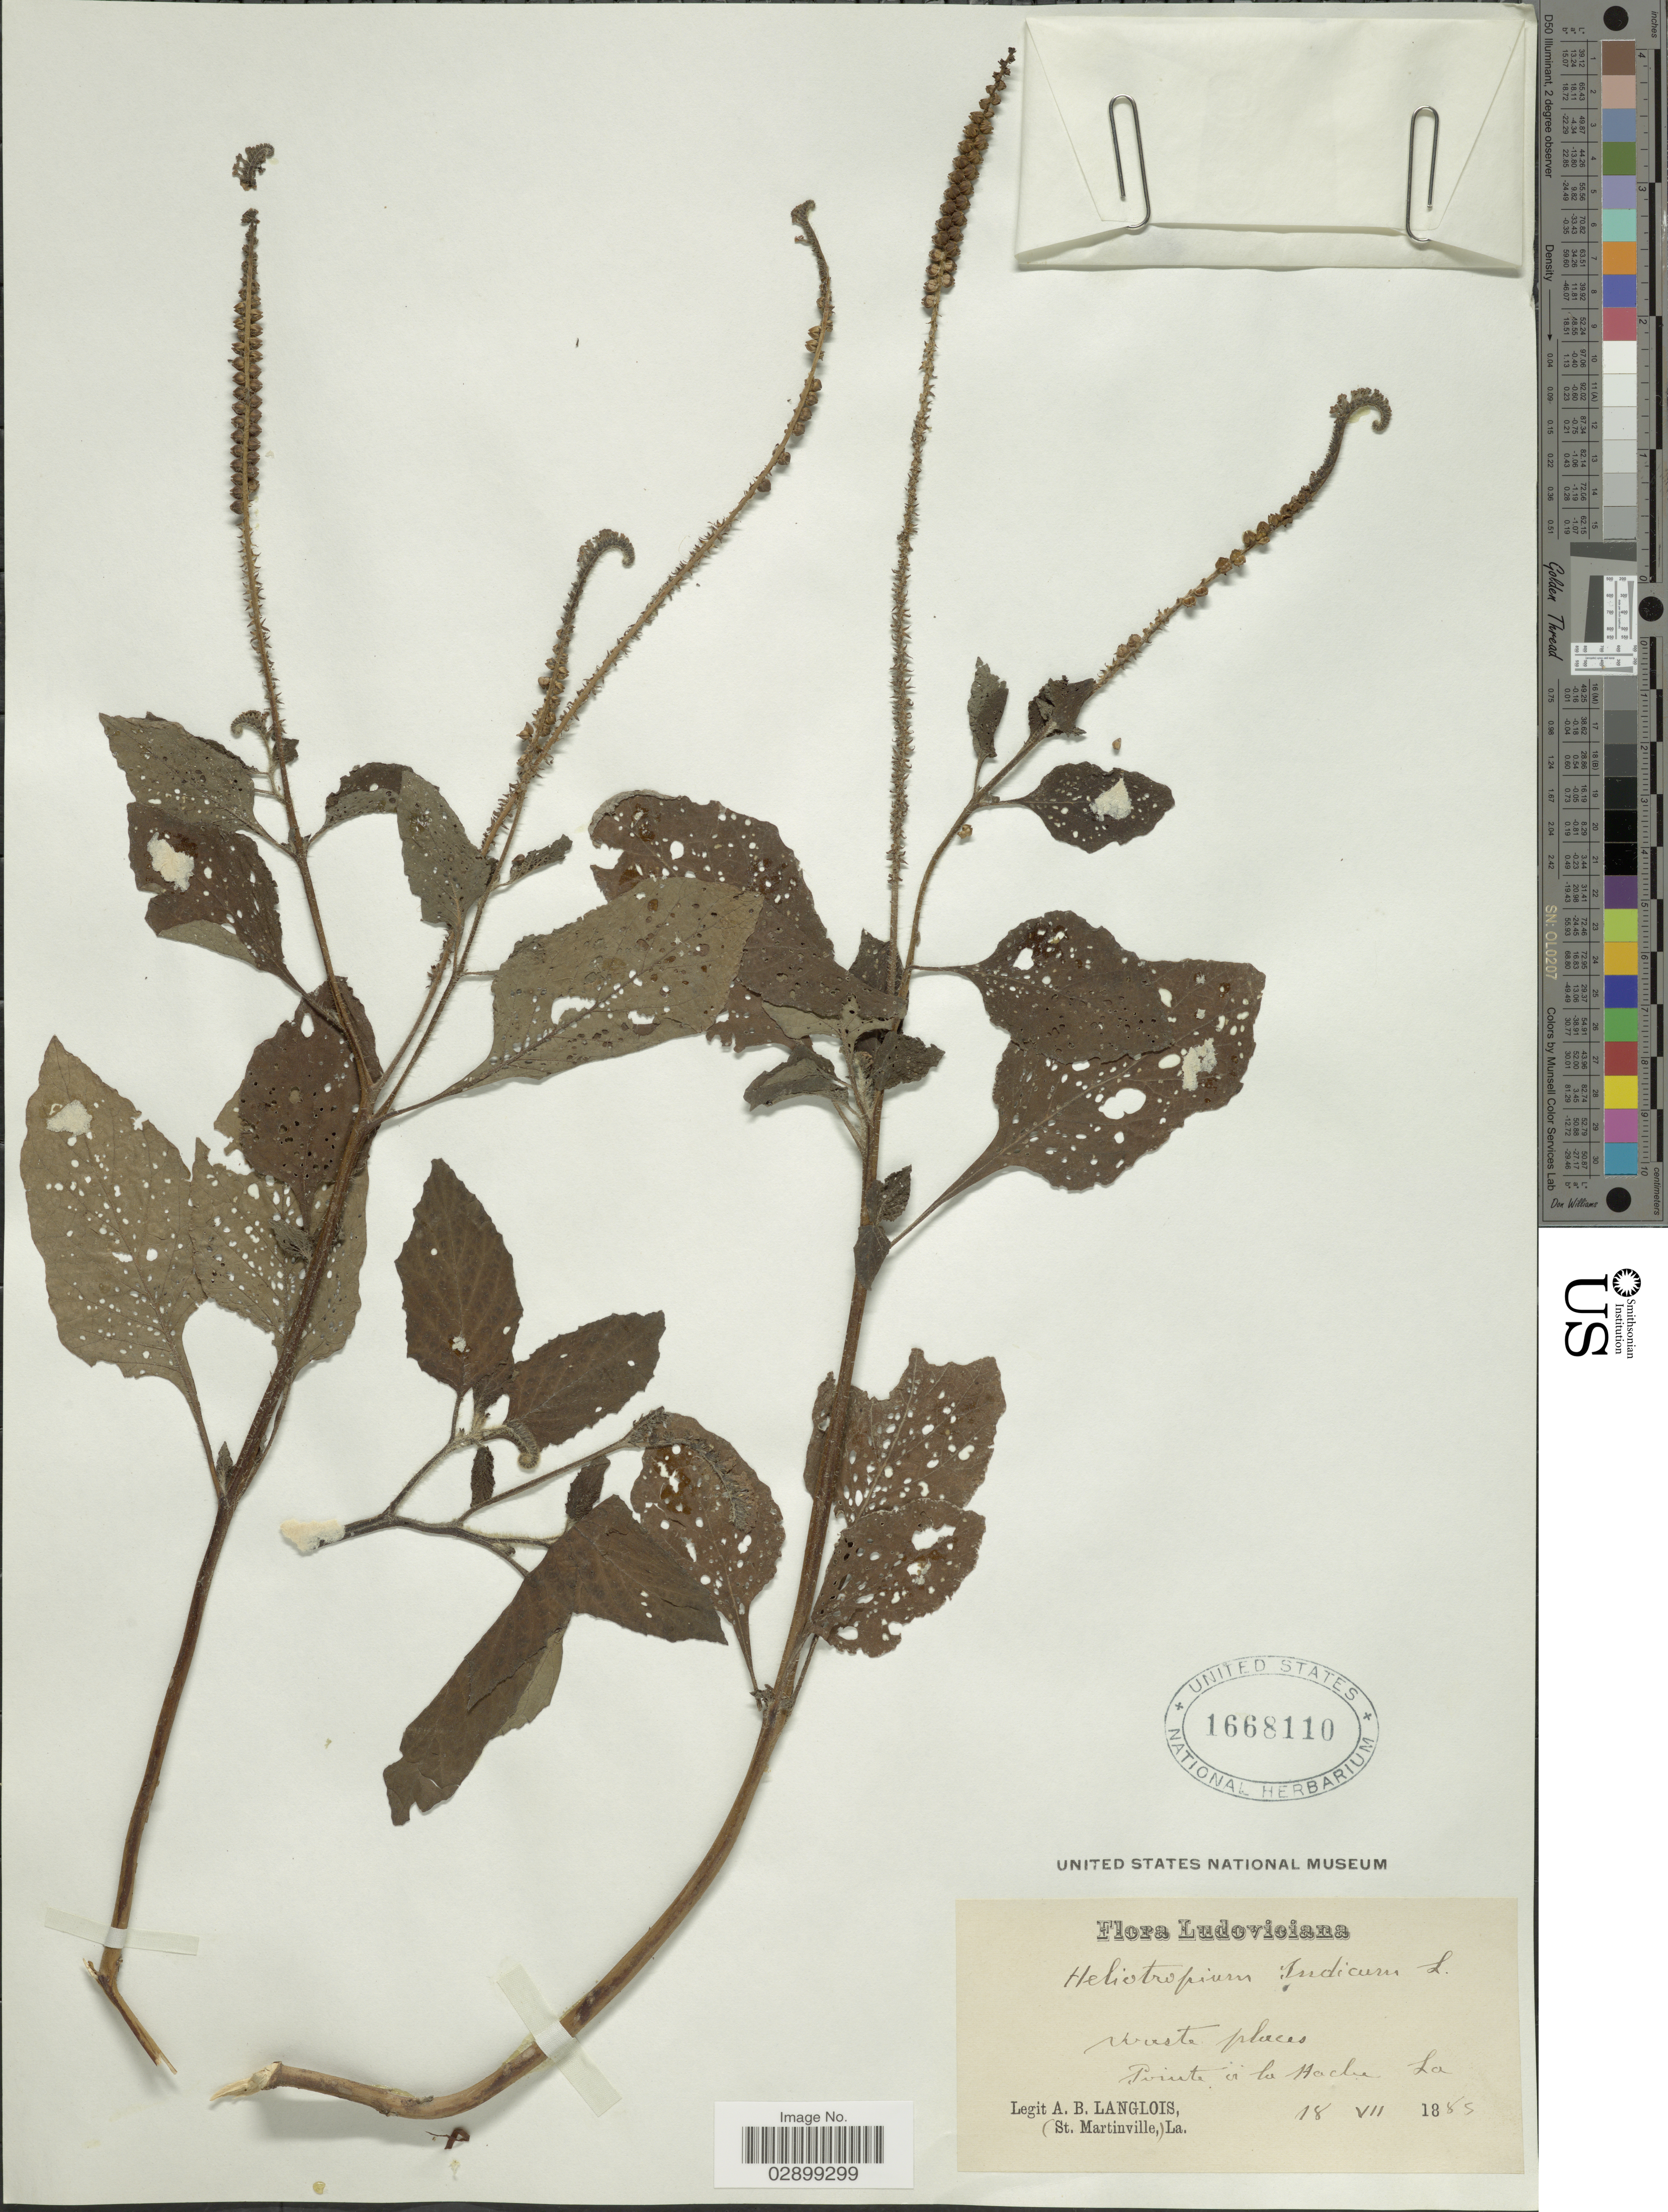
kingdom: Plantae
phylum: Tracheophyta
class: Magnoliopsida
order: Boraginales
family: Heliotropiaceae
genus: Heliotropium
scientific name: Heliotropium indicum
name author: L.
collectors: A. Langlois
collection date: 1885-07-18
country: United States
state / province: Louisiana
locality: Pointe a la Hache, La.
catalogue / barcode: US 1668110